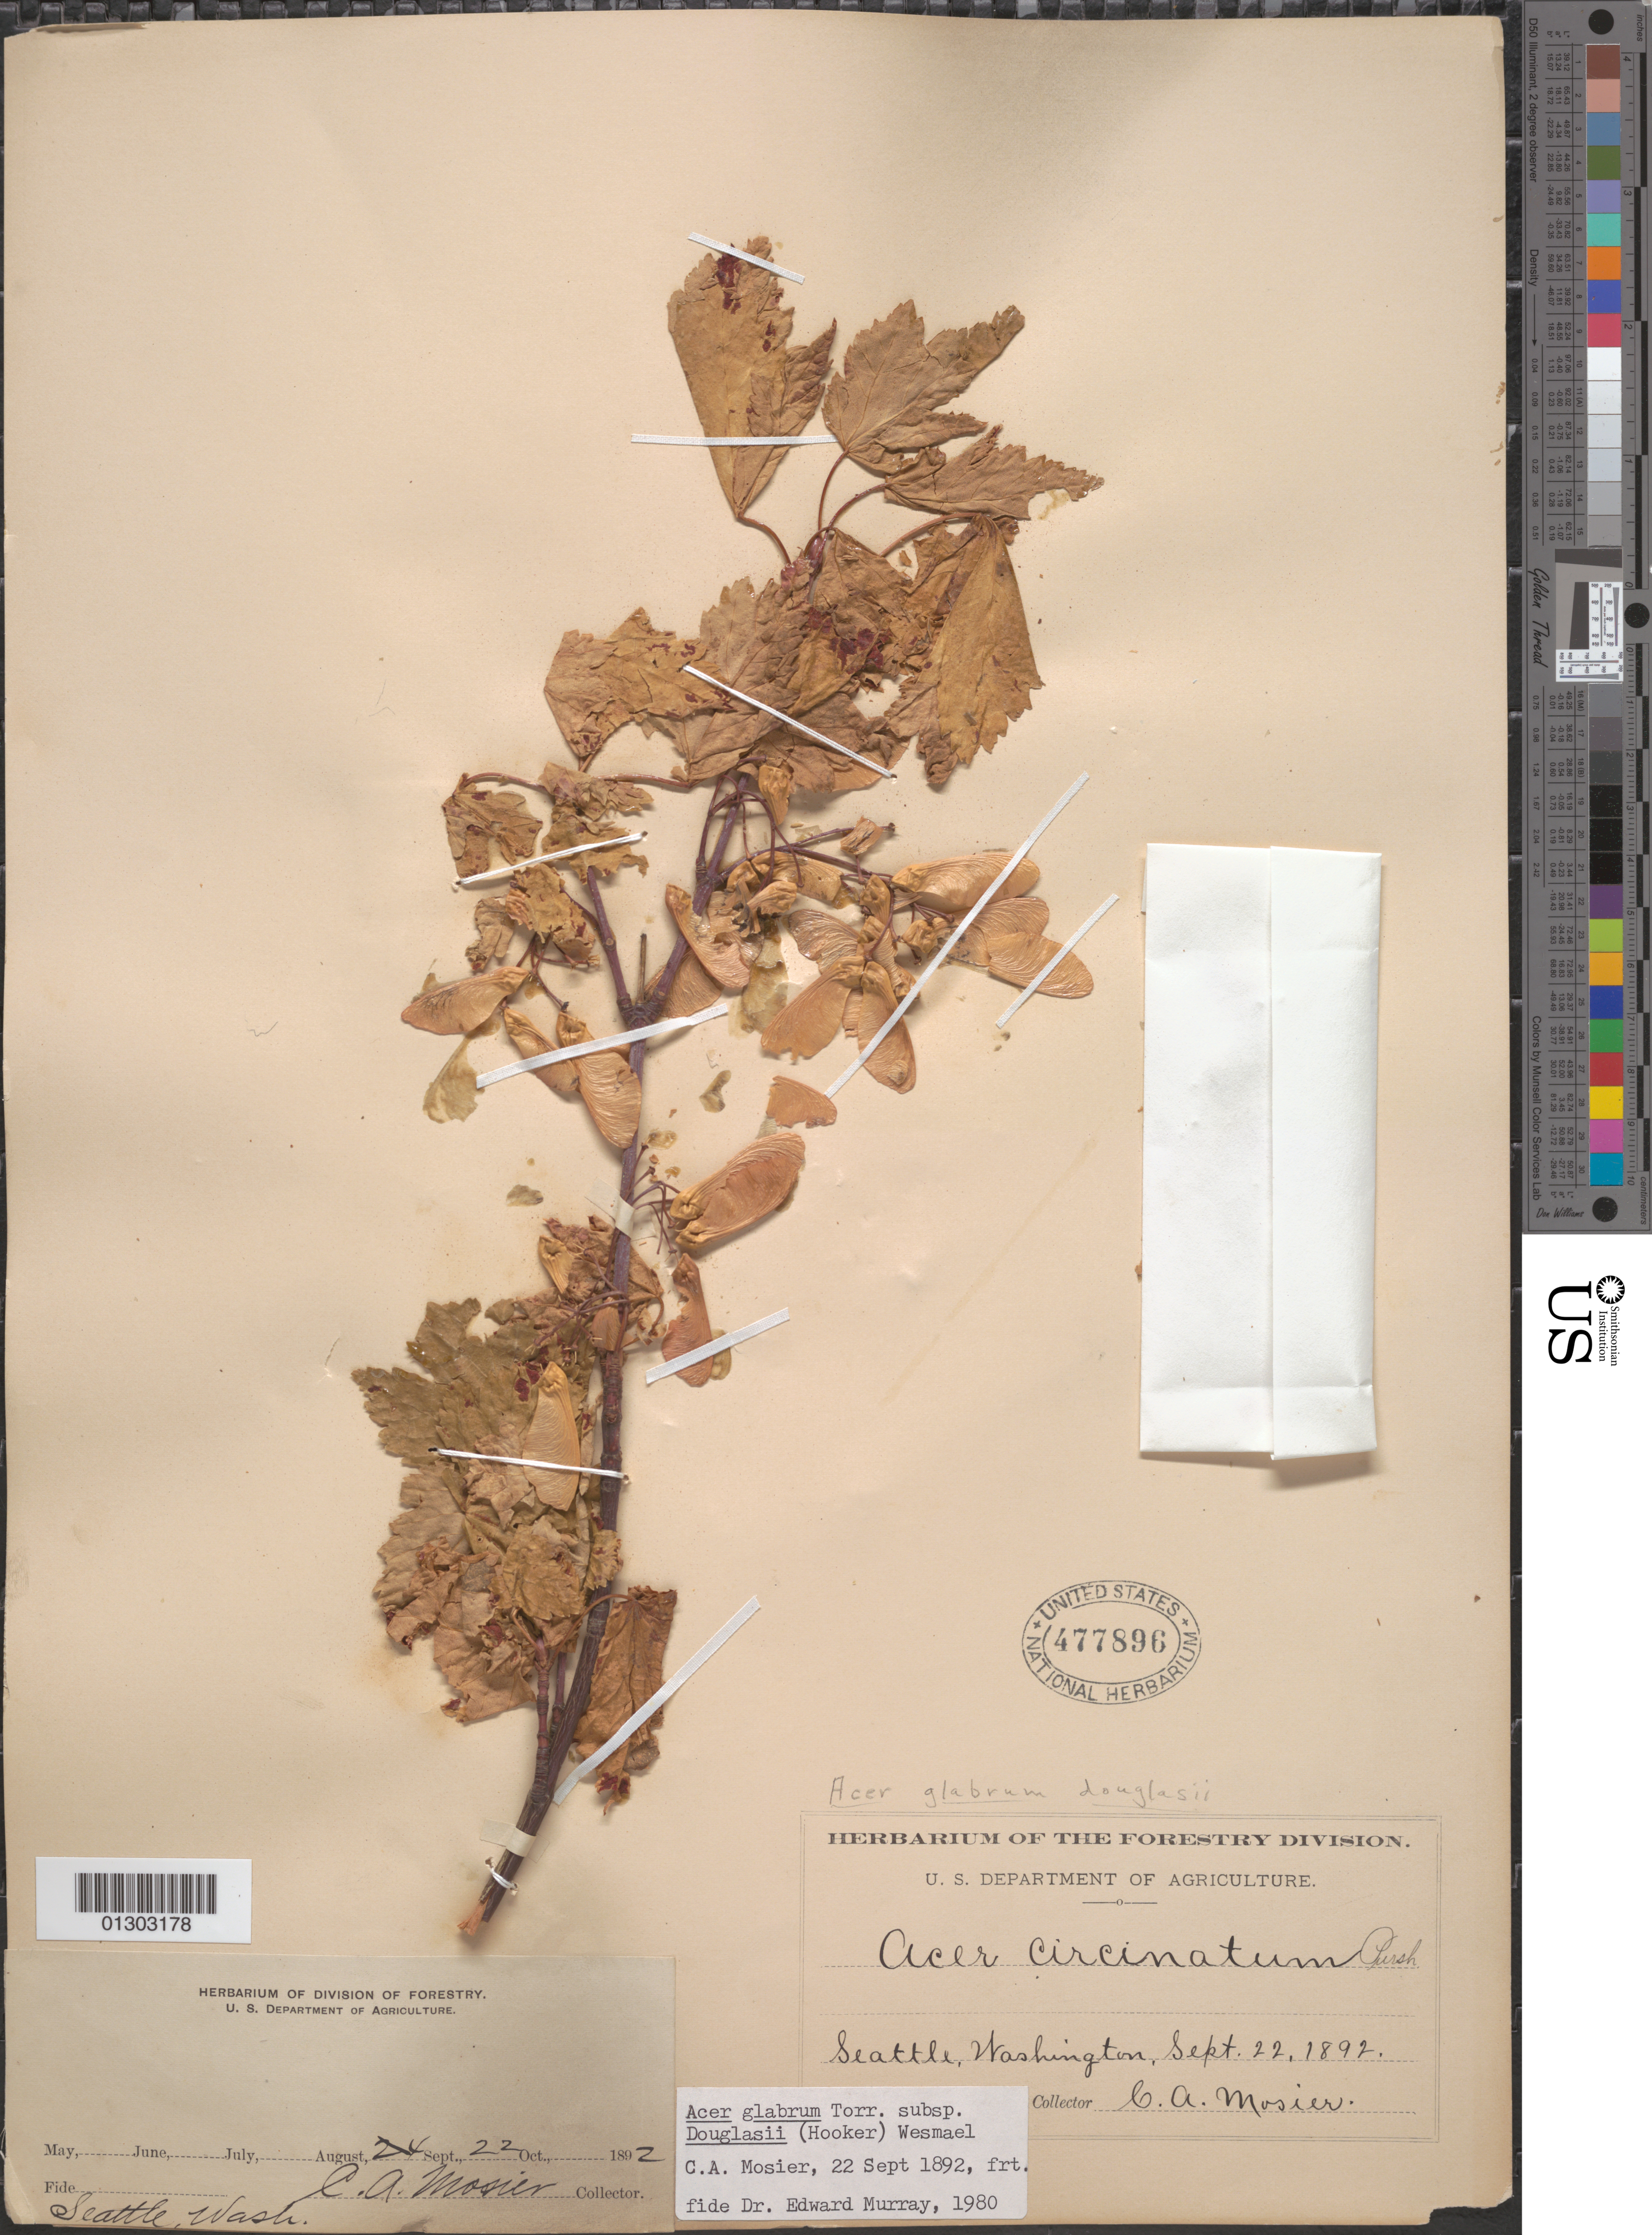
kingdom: Plantae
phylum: Tracheophyta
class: Magnoliopsida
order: Sapindales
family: Sapindaceae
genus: Acer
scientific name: Acer glabrum var. douglasii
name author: (Hook.) Dippel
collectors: C. A. Mosier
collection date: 1892-09-22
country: United States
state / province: Washington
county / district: King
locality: Seattle.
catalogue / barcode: US 477896